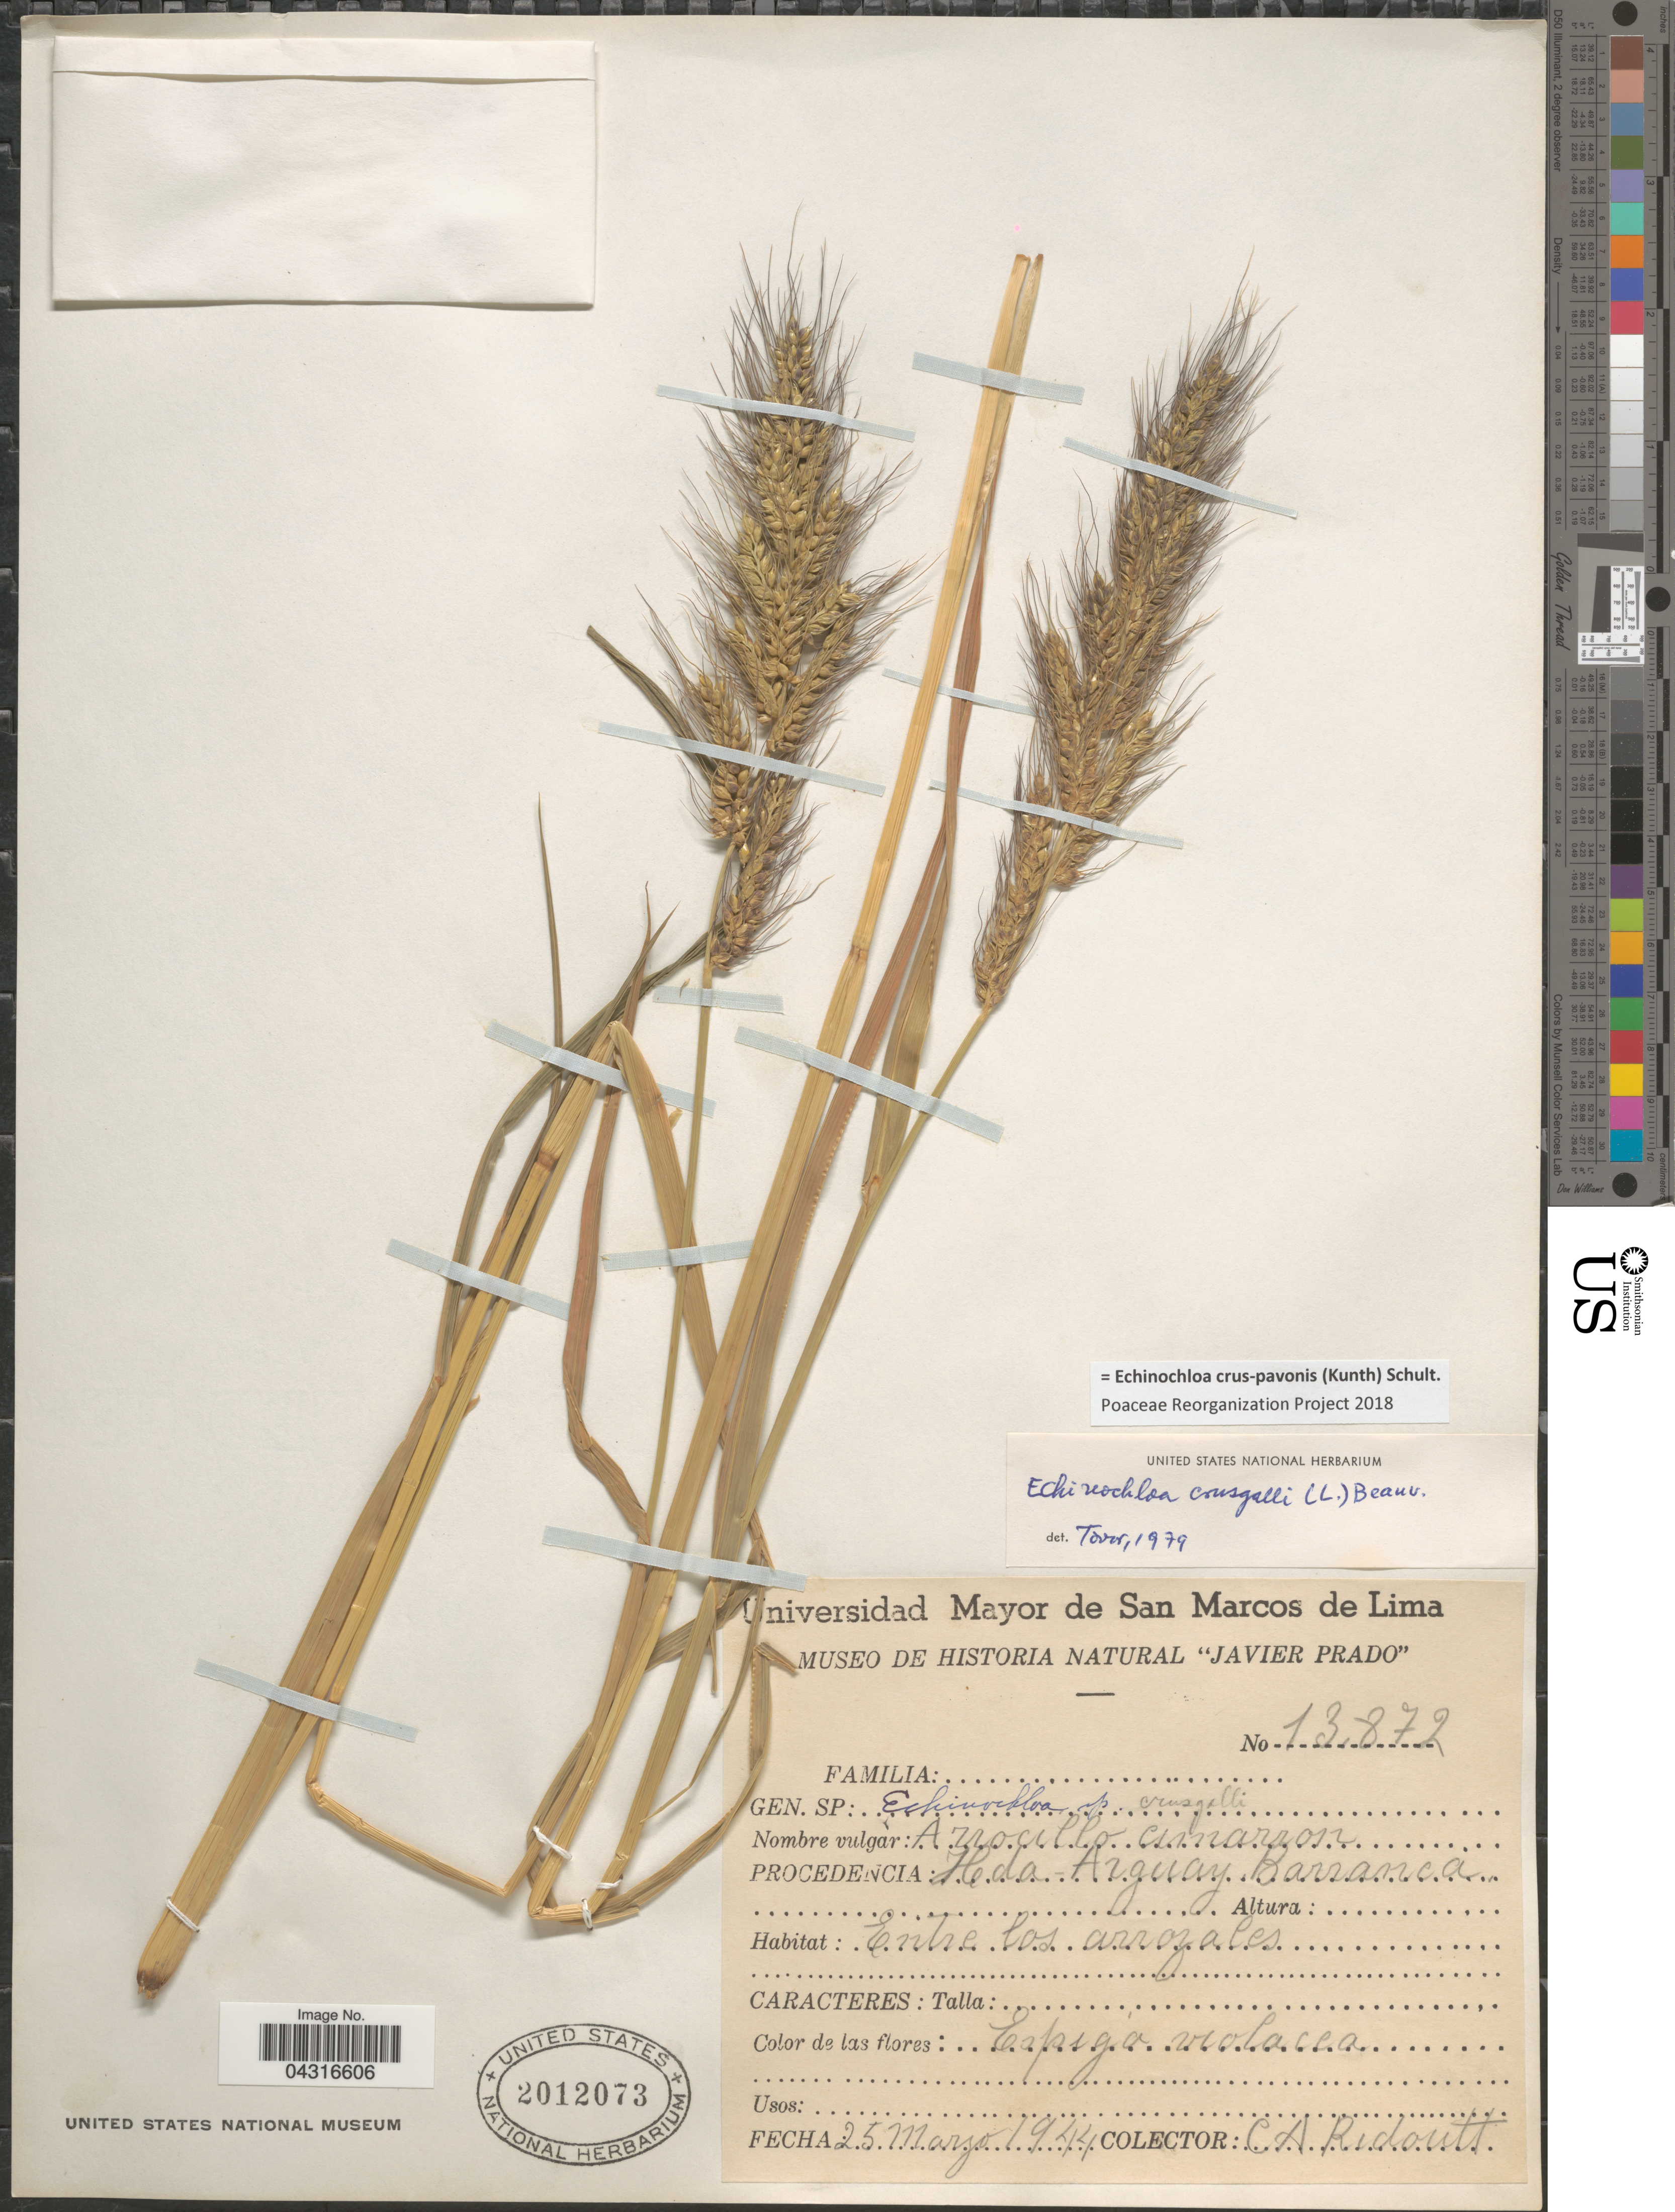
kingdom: Plantae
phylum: Tracheophyta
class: Liliopsida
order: Poales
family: Poaceae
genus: Echinochloa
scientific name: Echinochloa crus-pavonis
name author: (Kunth) Schult.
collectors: C. Ridoutt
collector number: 13872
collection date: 1944-03-25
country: Peru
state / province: Lima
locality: Hda. Arguay Barranca.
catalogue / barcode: US 2012073